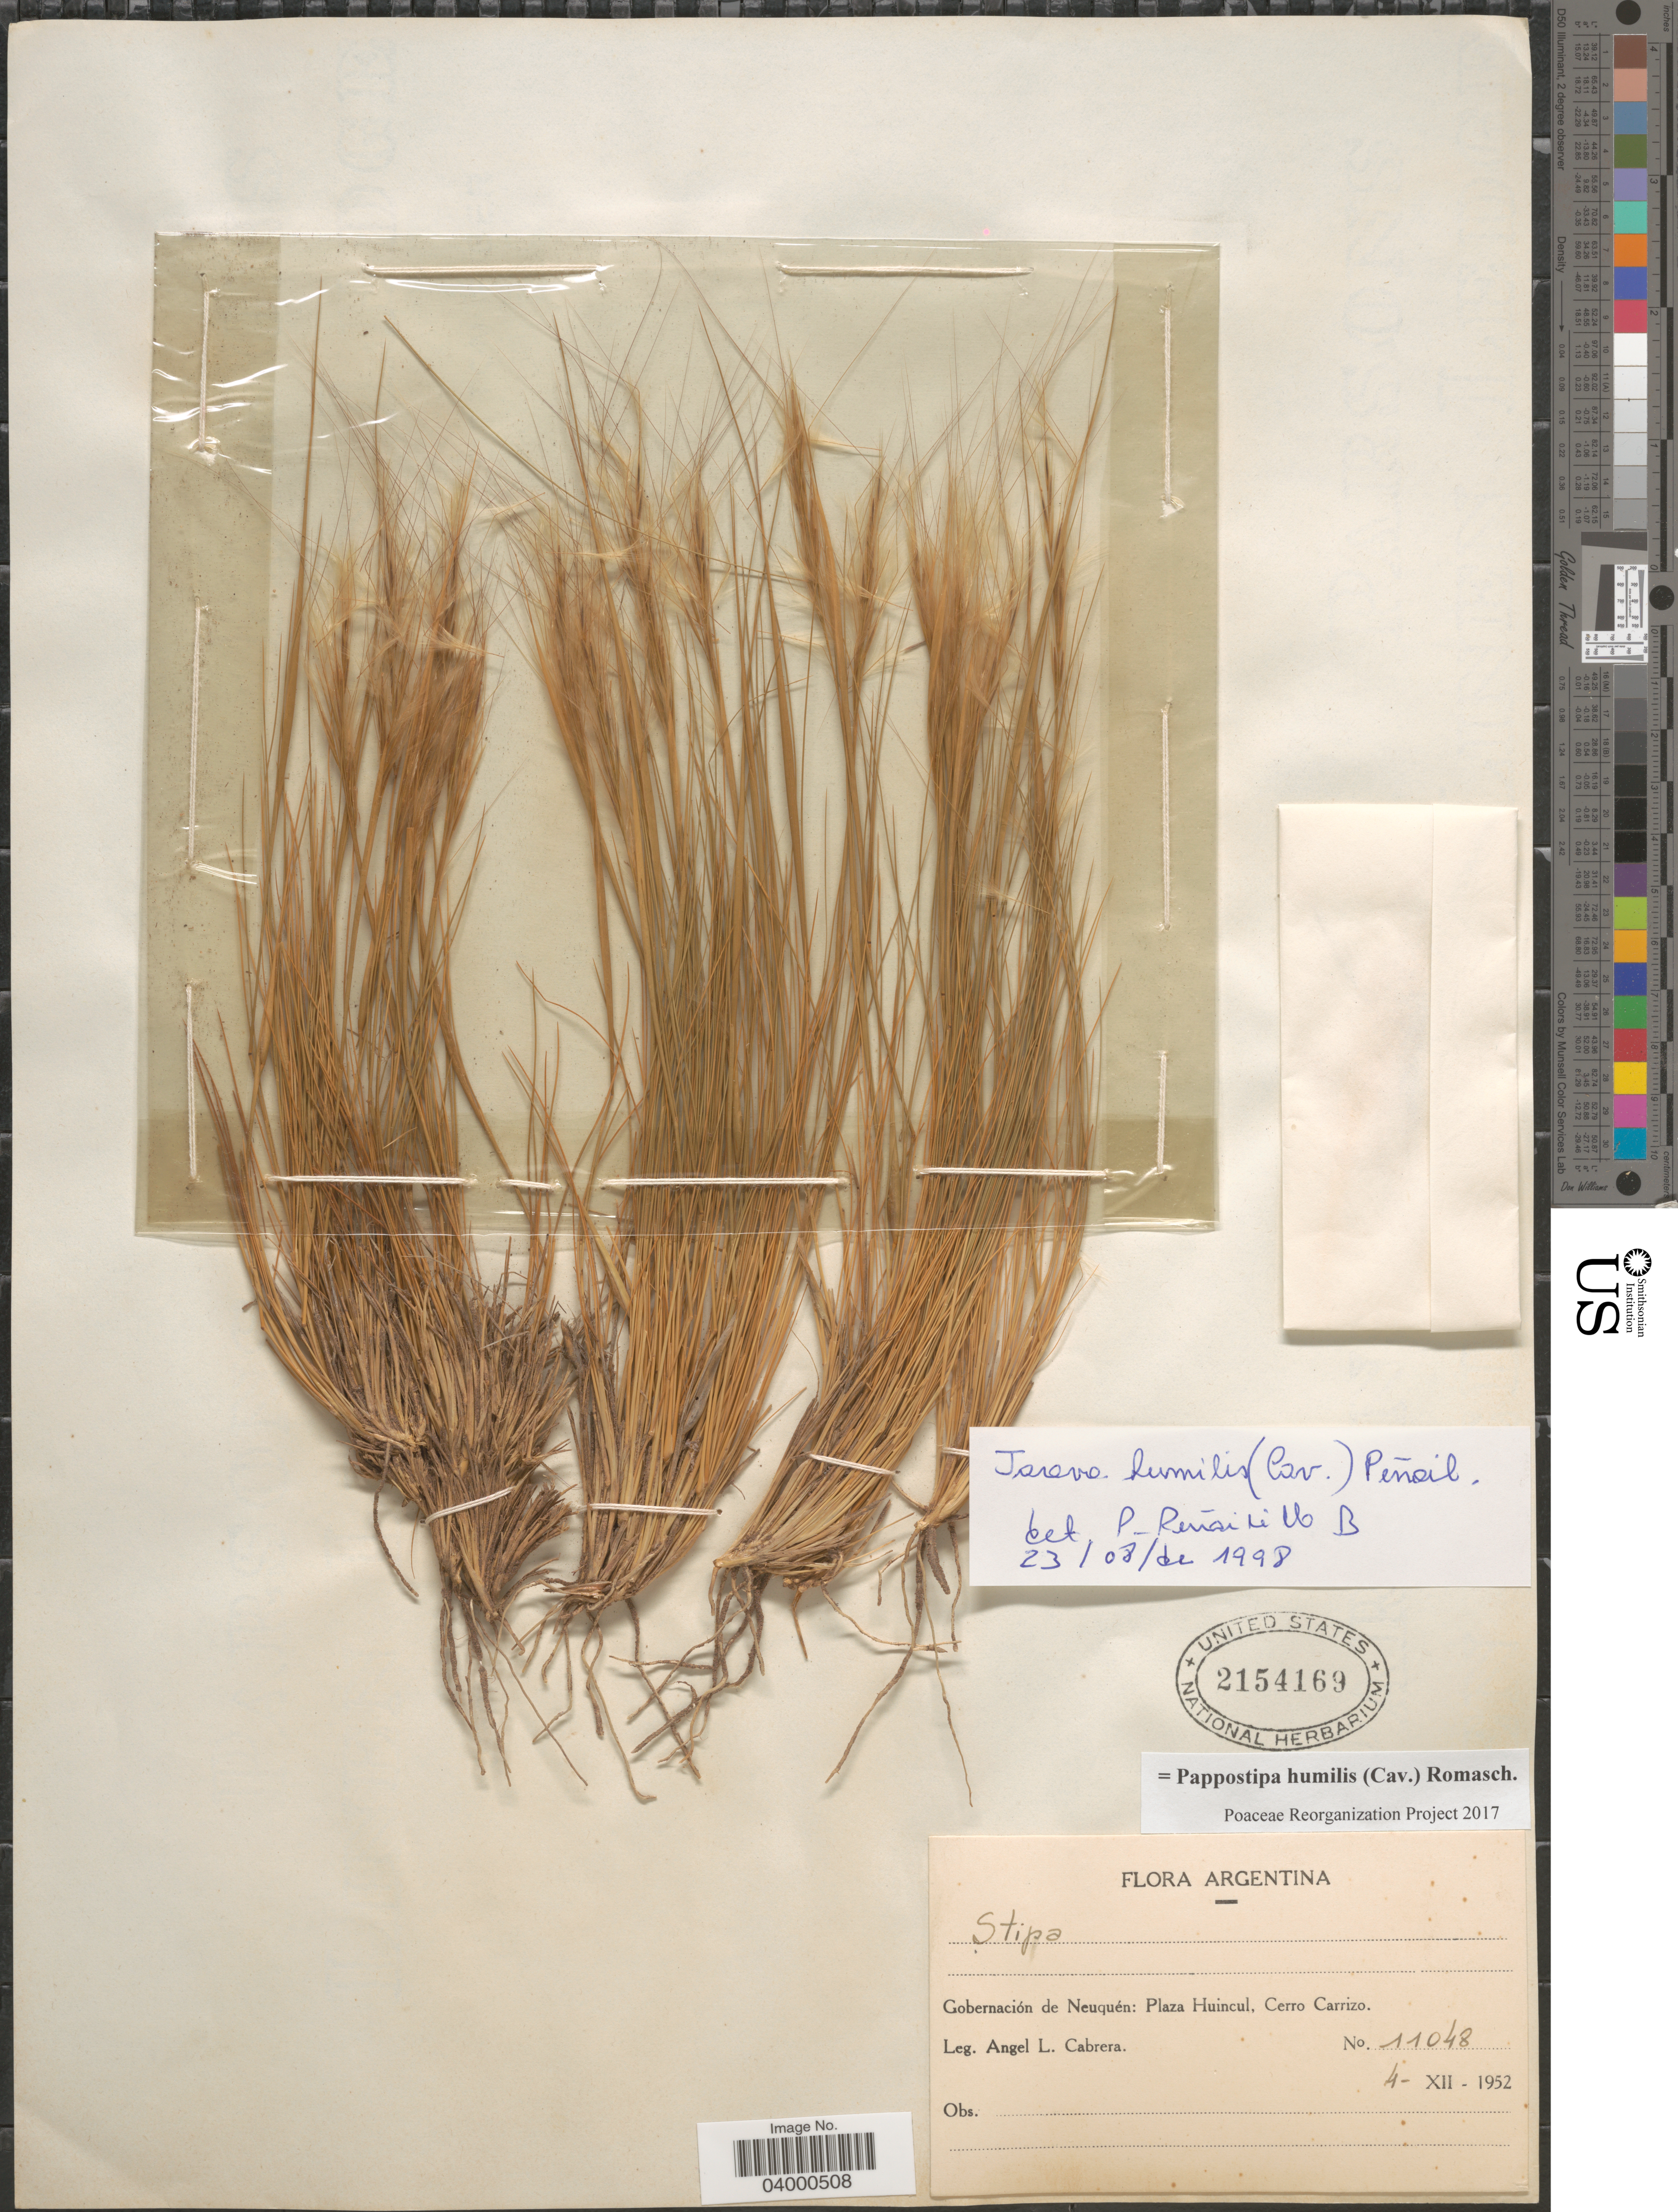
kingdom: Plantae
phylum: Tracheophyta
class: Liliopsida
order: Poales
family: Poaceae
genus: Pappostipa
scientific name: Pappostipa humilis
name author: (Cav.) Romasch.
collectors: A. L. Cabrera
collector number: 11048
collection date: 1952-12-04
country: Argentina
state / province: Neuquen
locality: Gobernación de Neuquén: Plaza Huincul, Cerro Carrizo.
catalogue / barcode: US 2154169